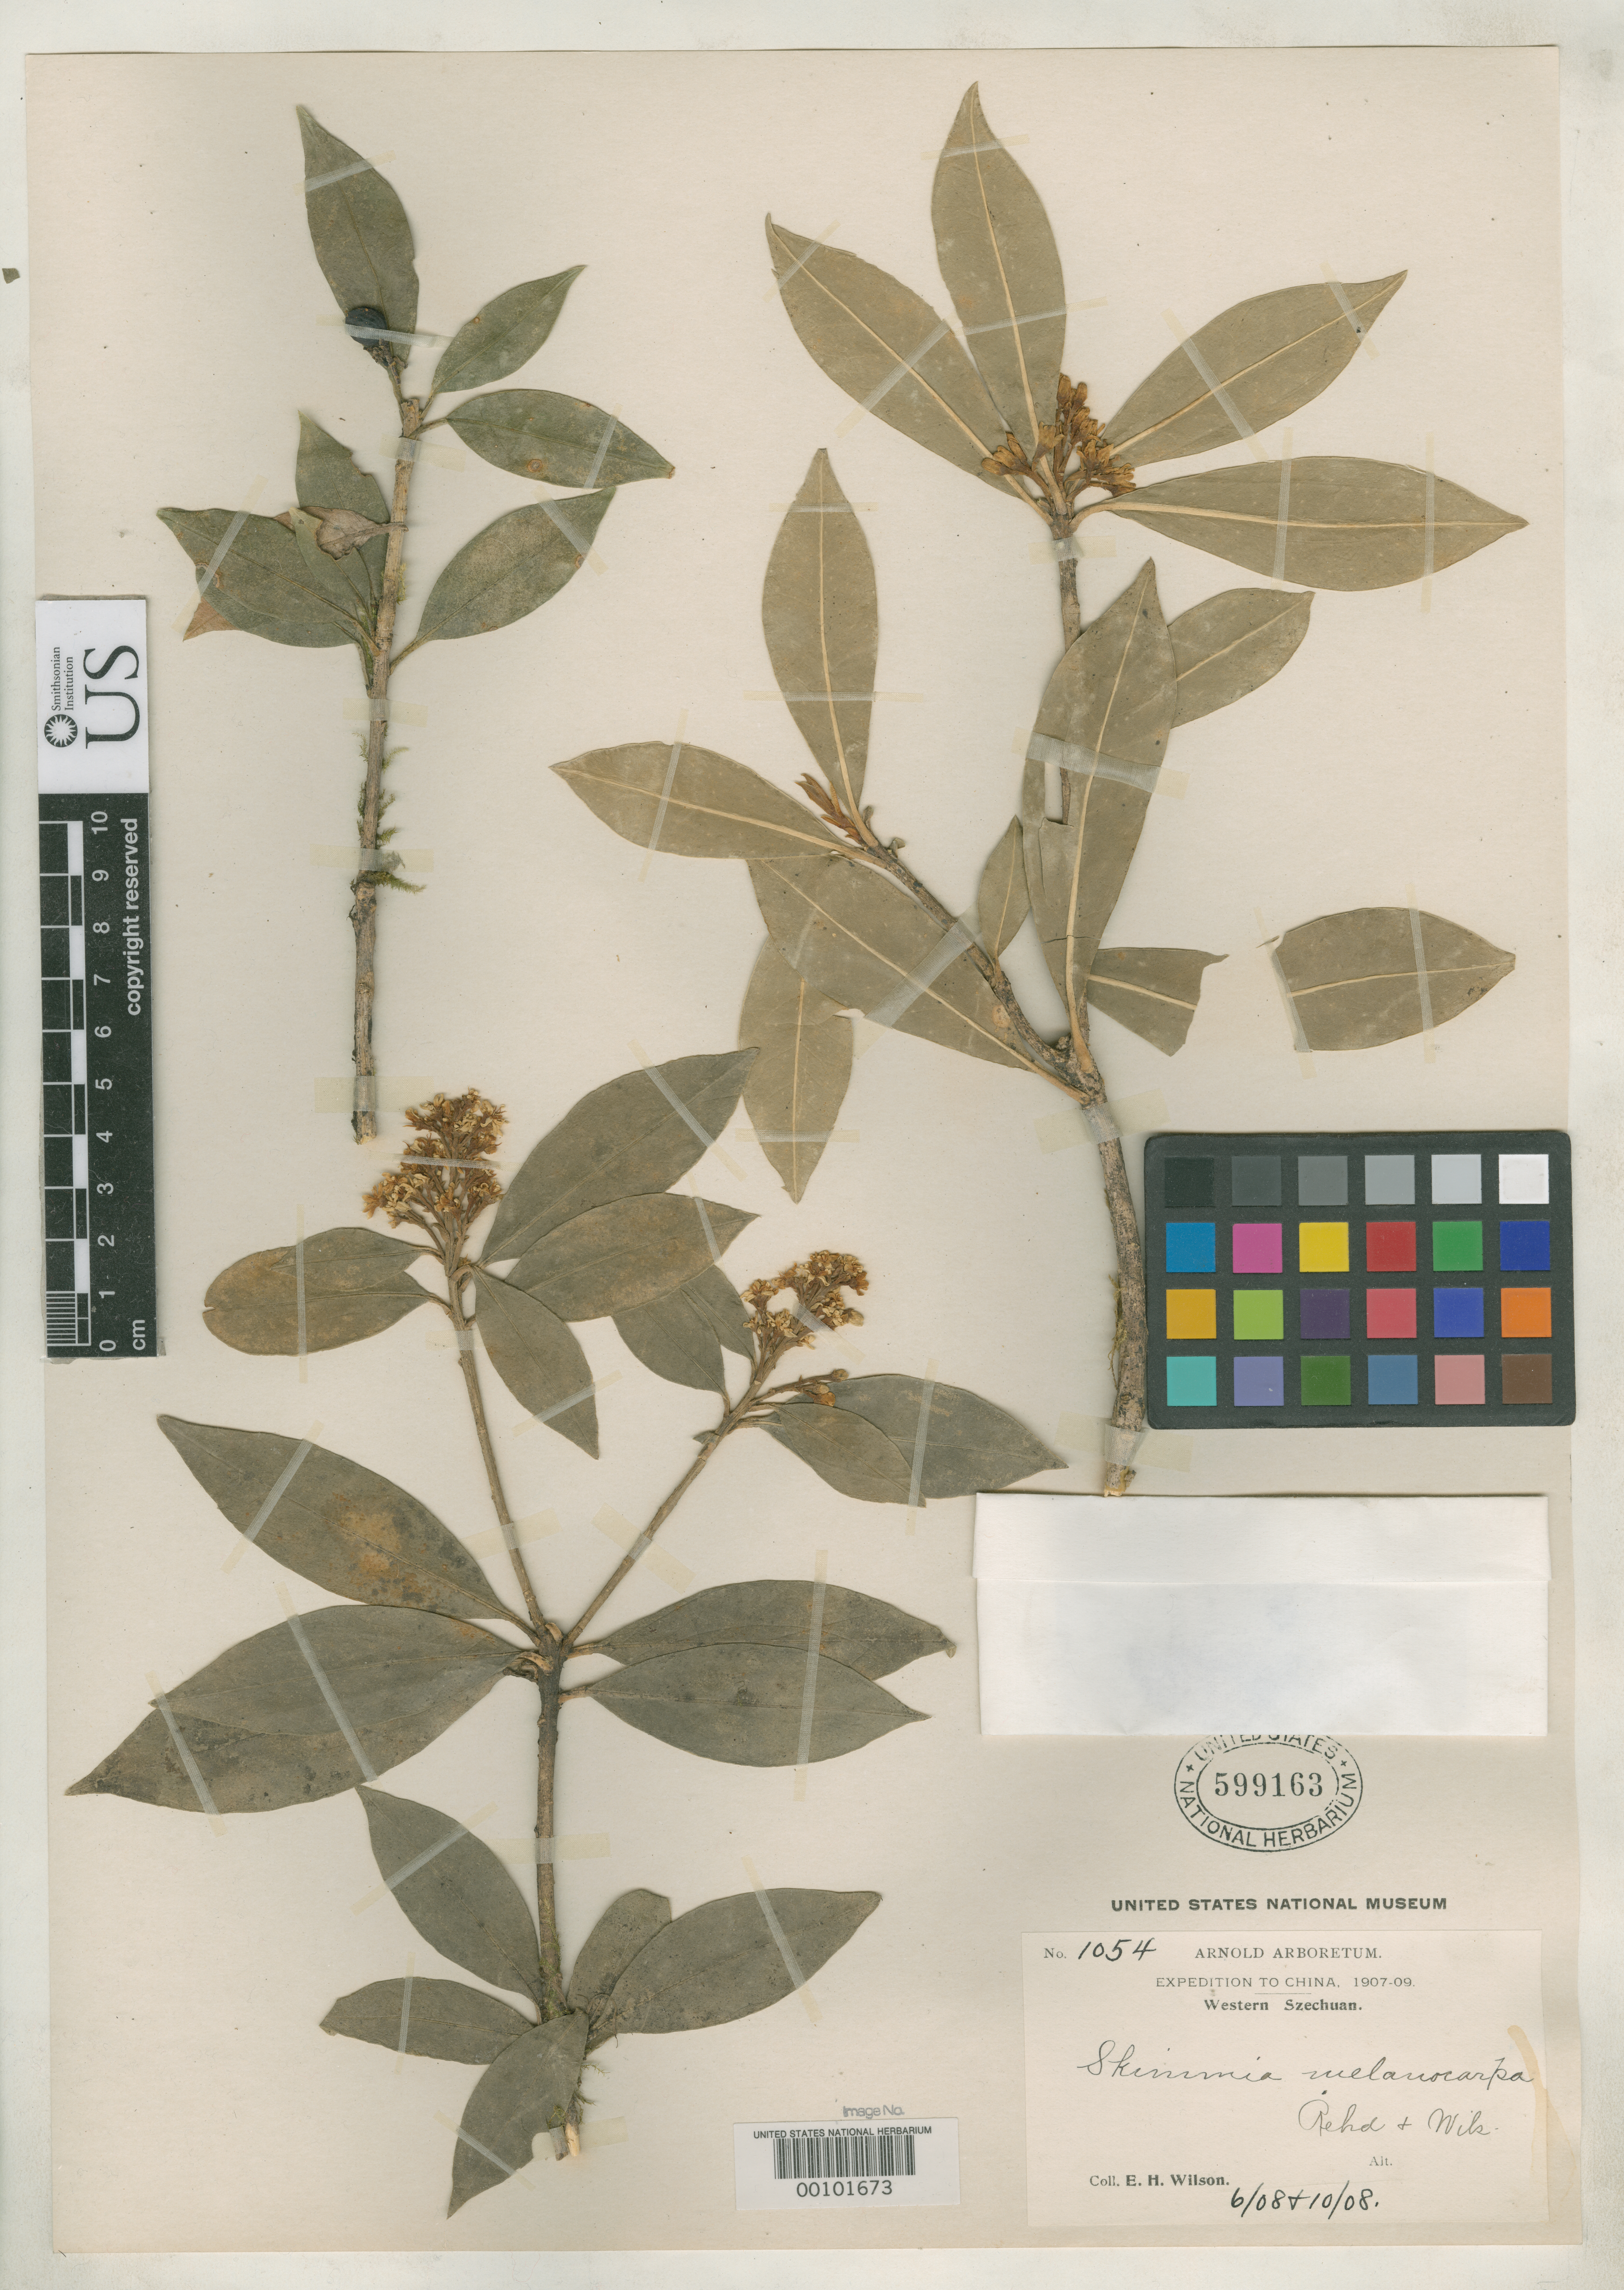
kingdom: Plantae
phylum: Tracheophyta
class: Magnoliopsida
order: Sapindales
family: Rutaceae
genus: Skimmia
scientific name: Skimmia melanocarpa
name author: Rehder & E.H. Wilson in Sarg.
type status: Isotype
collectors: E. H. Wilson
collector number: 1054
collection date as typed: Jun 1908 to -- Oct 1908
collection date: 1908-06/1908-10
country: China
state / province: Sichuan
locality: Wa-shan.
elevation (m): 1600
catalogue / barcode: US 599163